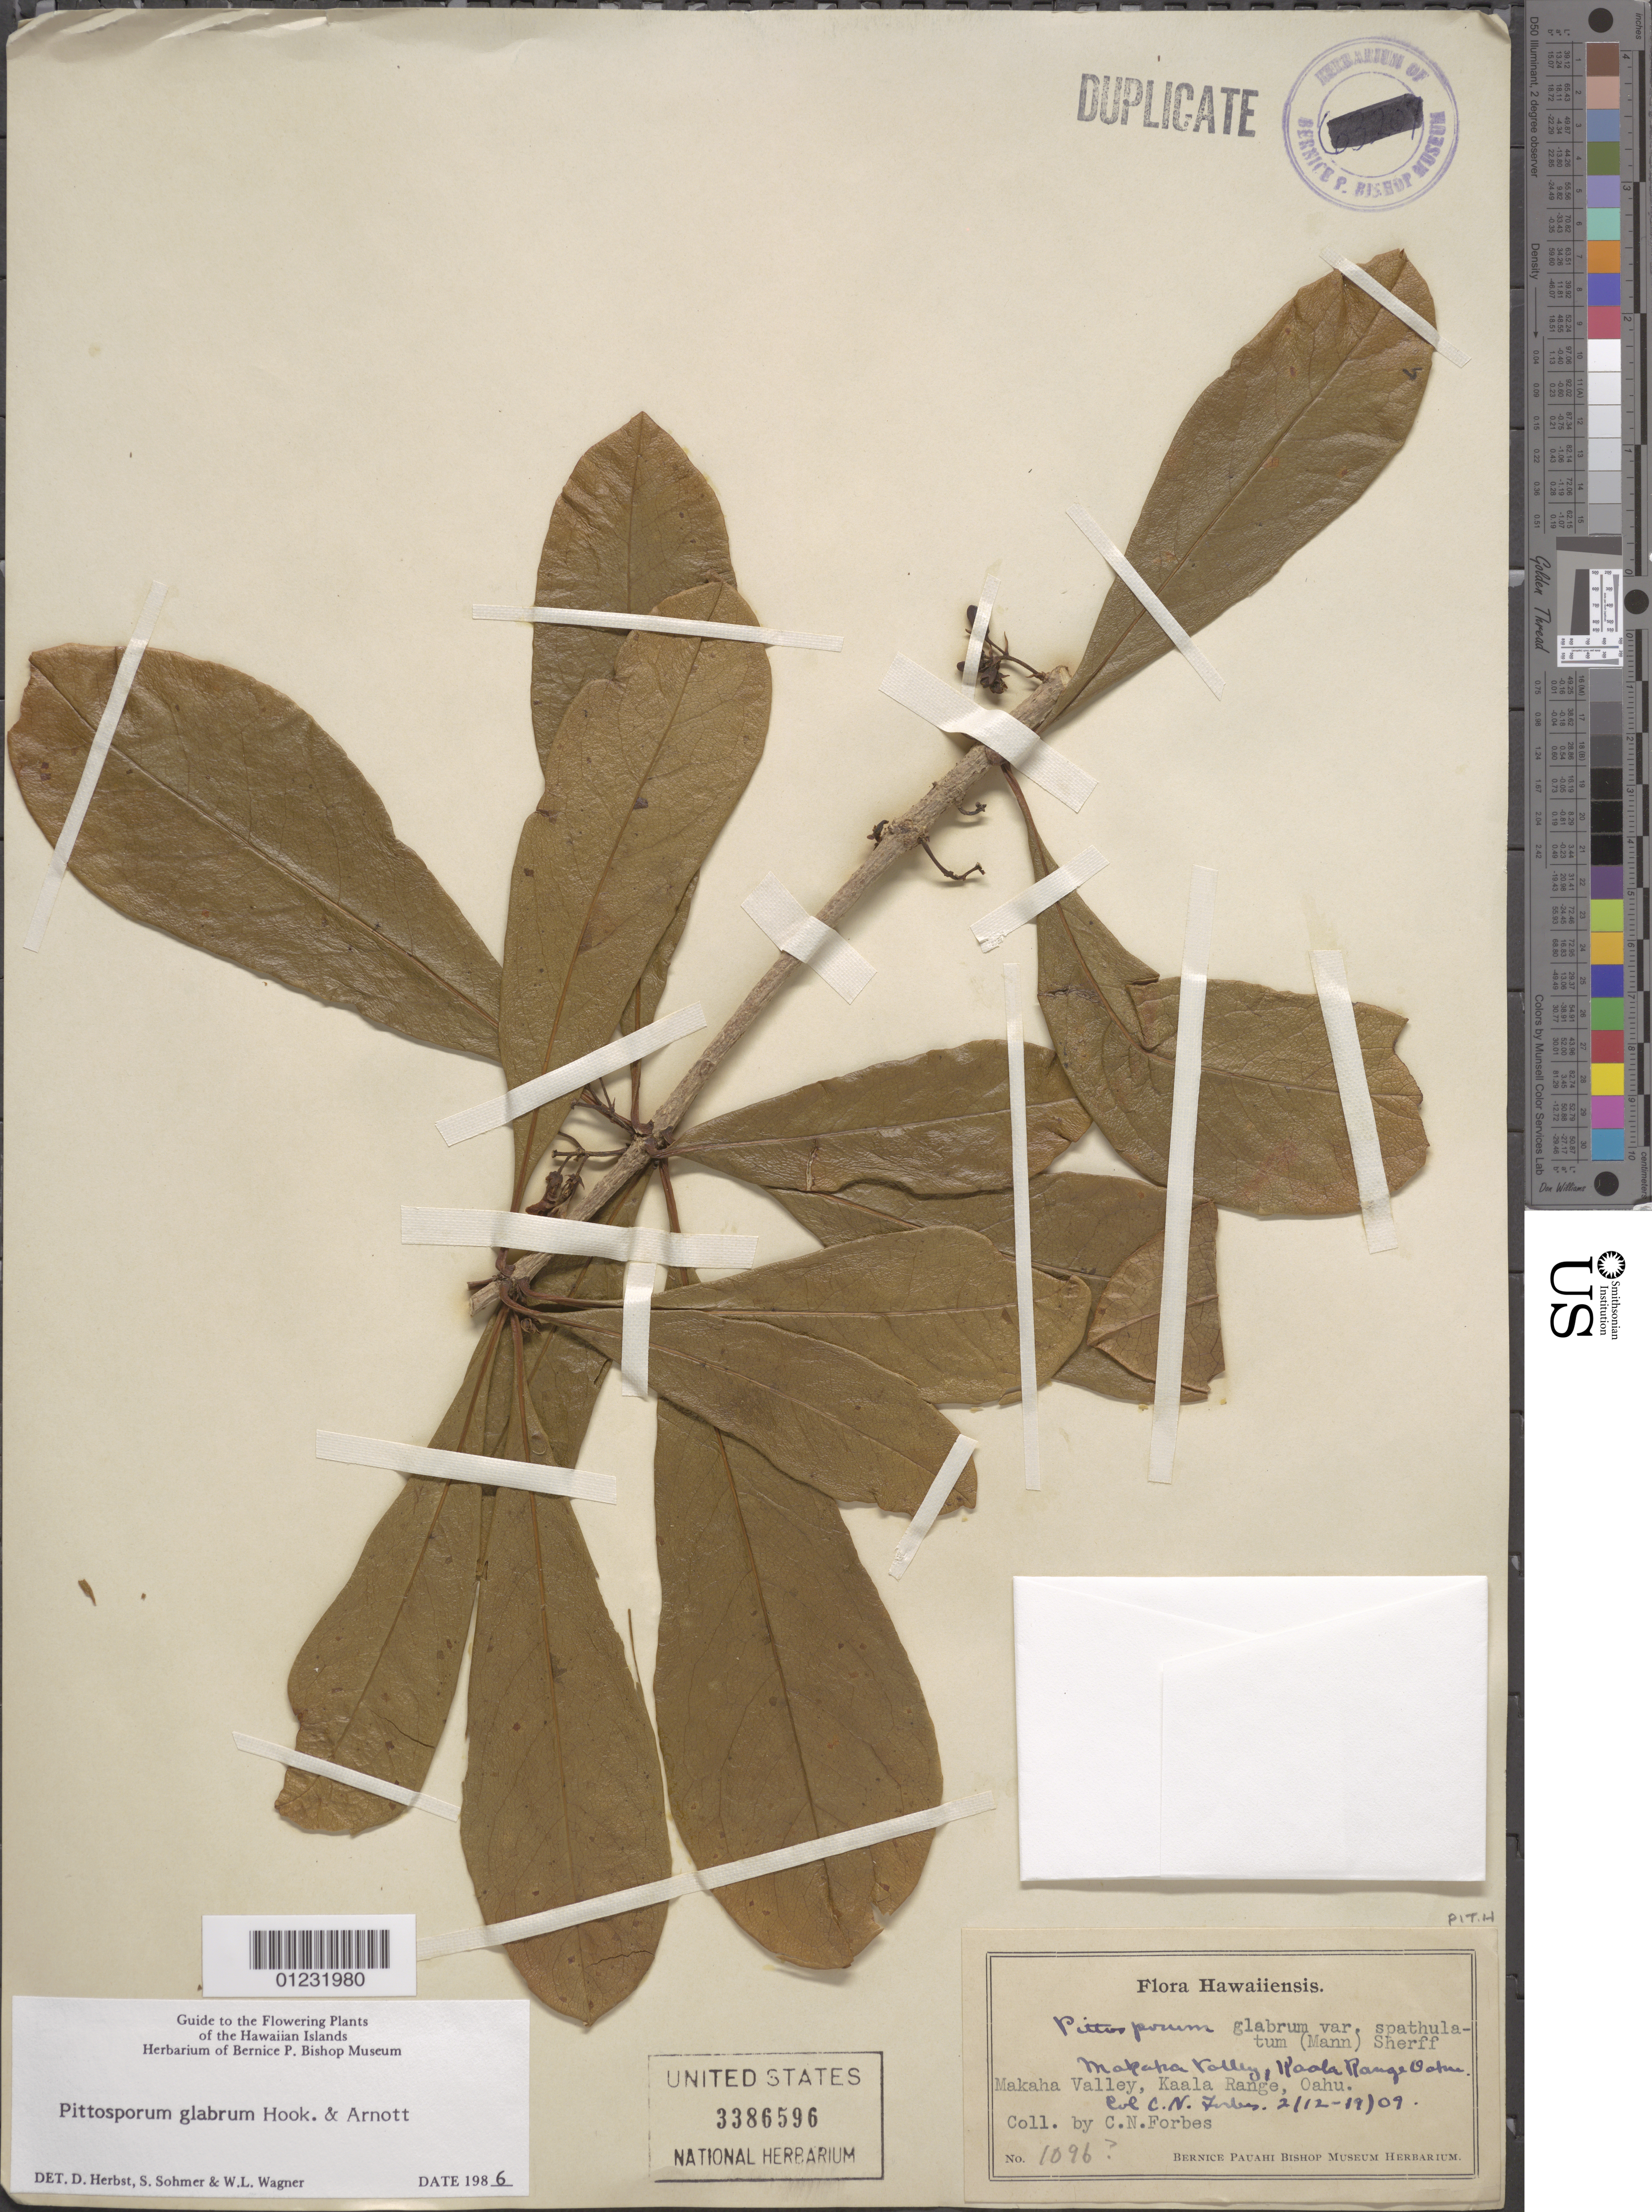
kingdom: Plantae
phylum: Tracheophyta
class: Magnoliopsida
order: Apiales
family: Pittosporaceae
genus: Pittosporum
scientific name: Pittosporum glabrum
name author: Hook. & Arn.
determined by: Herbst, D. R.; Sohmer, S. H.; Wagner, W. L.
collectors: C. N. Forbes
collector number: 1096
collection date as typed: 12 Feb 1909 to 19 Feb 1909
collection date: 1909-02-12/1909-02-19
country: United States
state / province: Hawaii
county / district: Honolulu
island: Oahu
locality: Makaha Valley, Kaala Range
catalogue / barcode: US 3386596